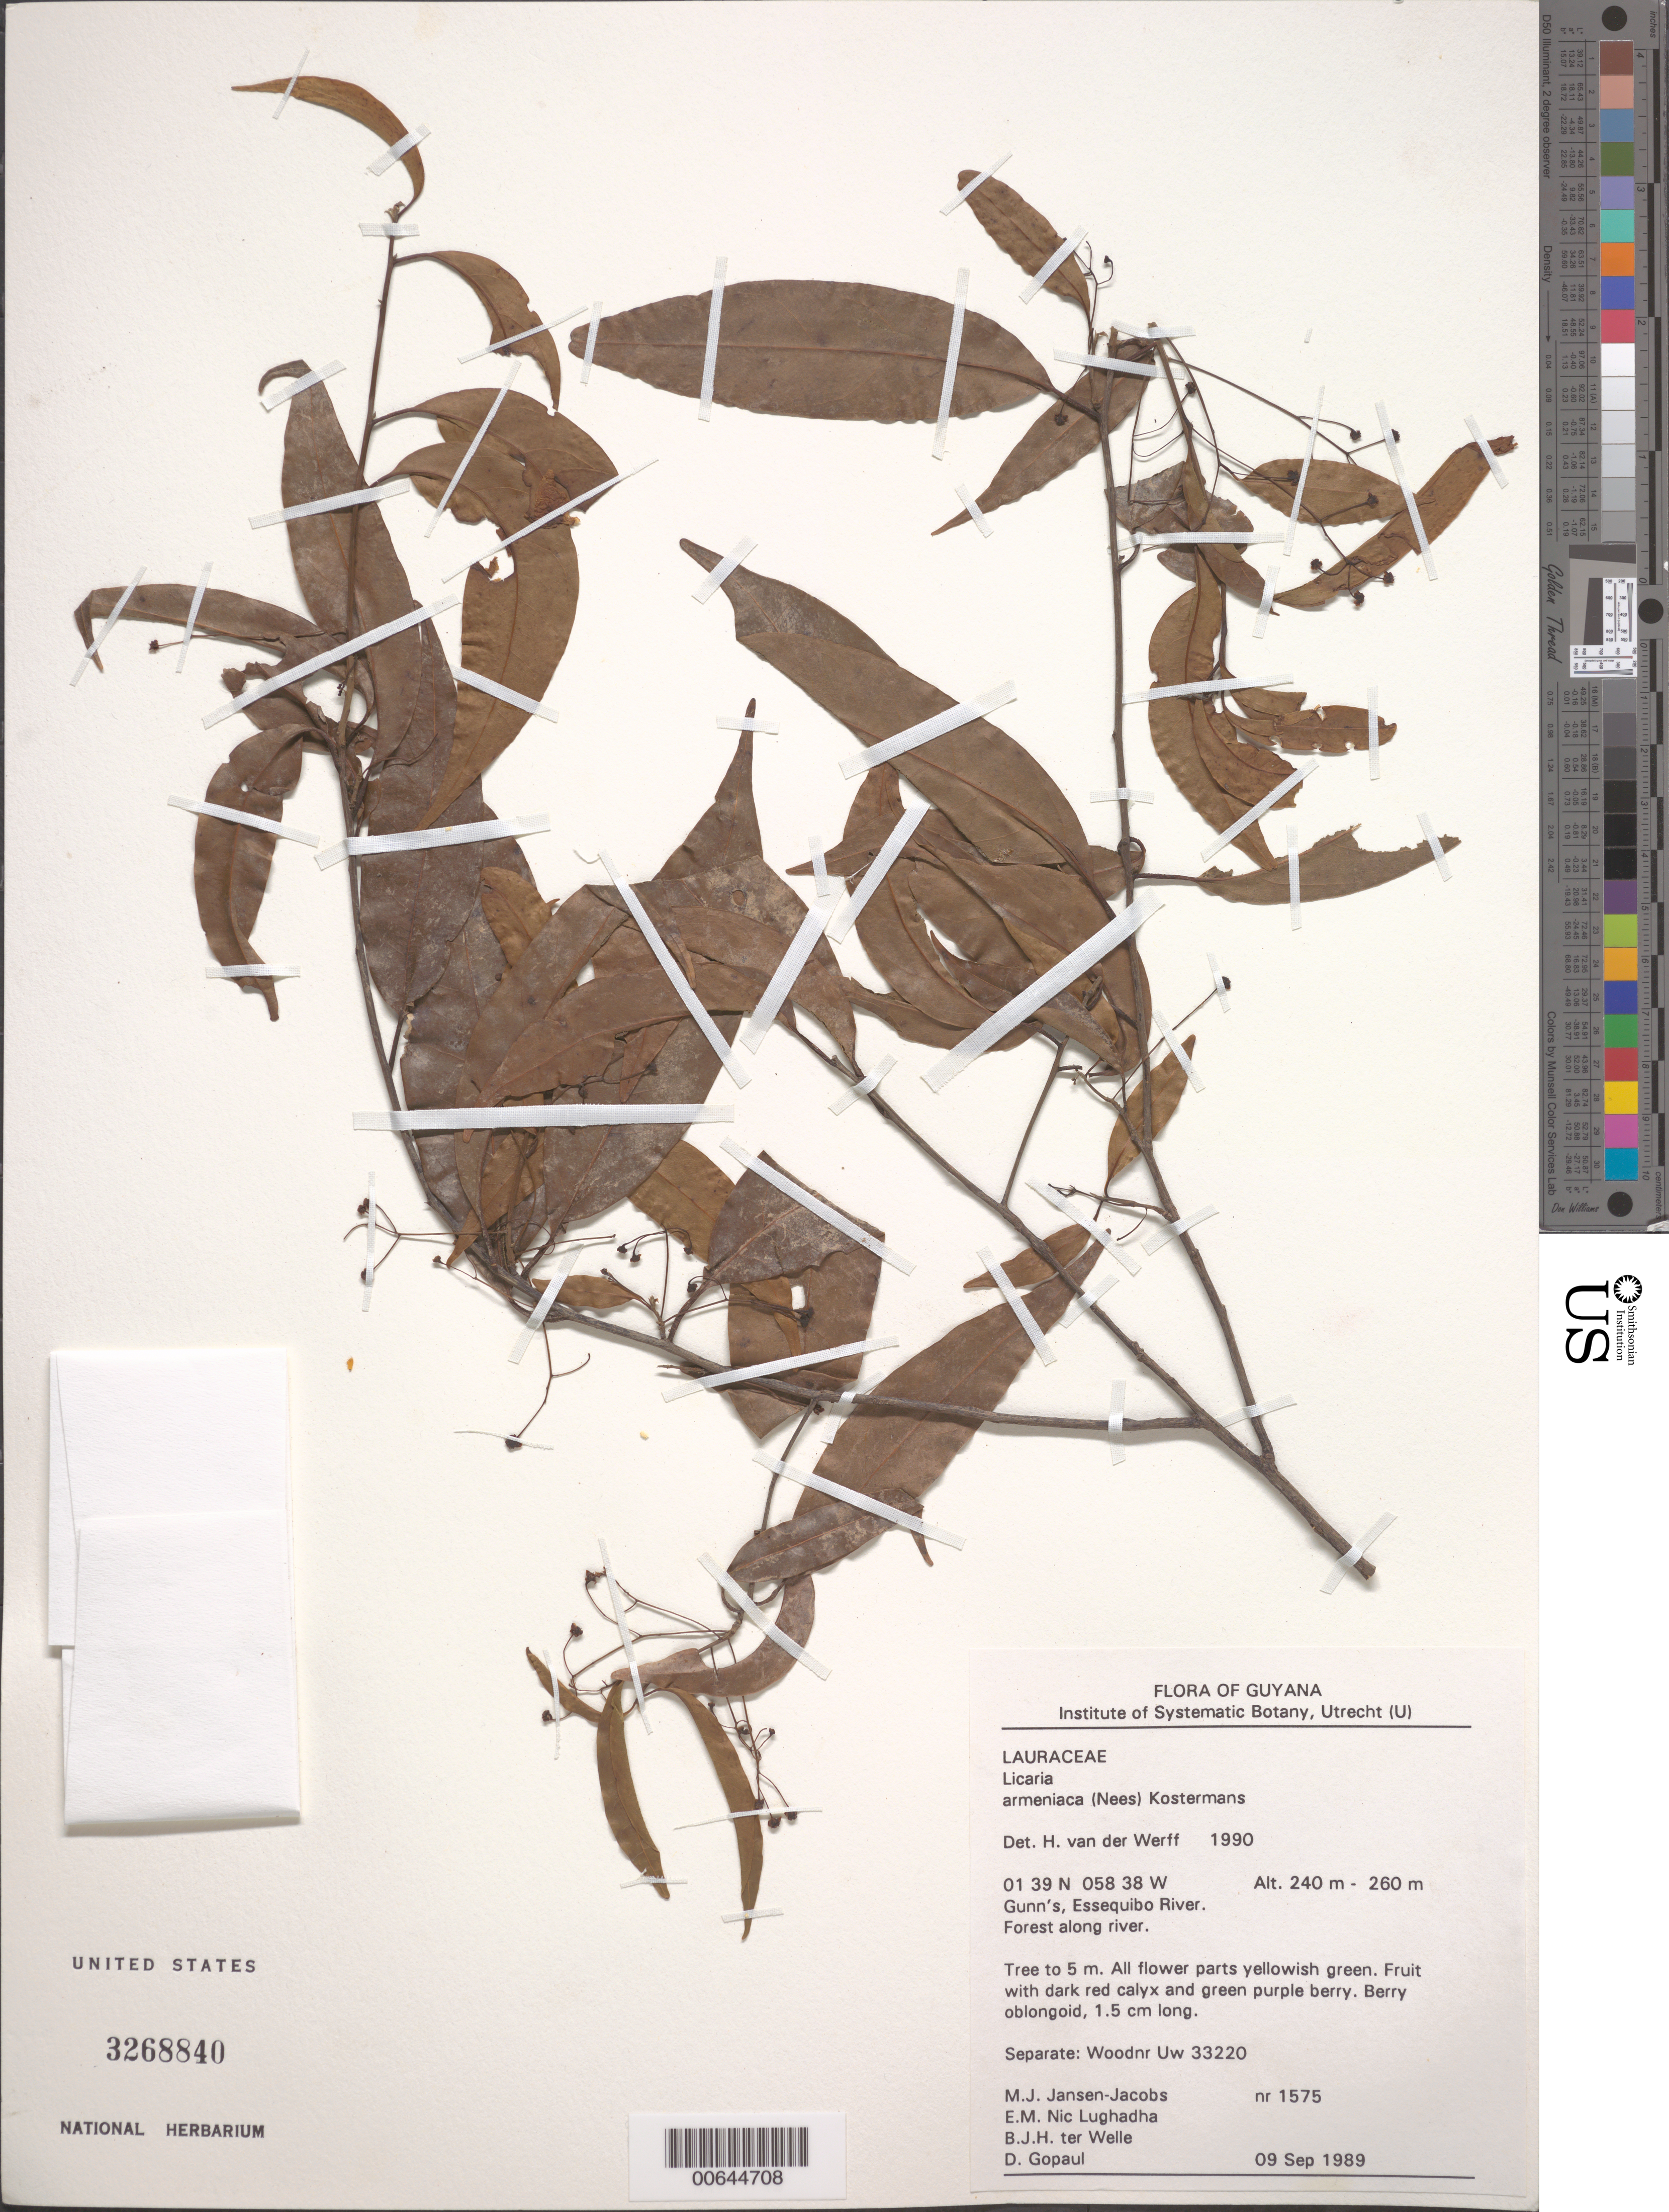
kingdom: Plantae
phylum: Tracheophyta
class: Magnoliopsida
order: Laurales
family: Lauraceae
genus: Licaria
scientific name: Licaria armeniaca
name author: (Nees) Kosterm.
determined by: van der Werff, H., (MO), Missouri Botanical Garden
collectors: M. J. Jansen-Jacobs, E. Nic Lughadha, B. Welle & D. Gopaul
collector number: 1575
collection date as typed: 9-Sep-89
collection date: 1989-09-09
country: Guyana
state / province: U. Takutu-U. Essequibo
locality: Gunn's, Essequibo River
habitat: Forest along river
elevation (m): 240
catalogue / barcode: US 3268840